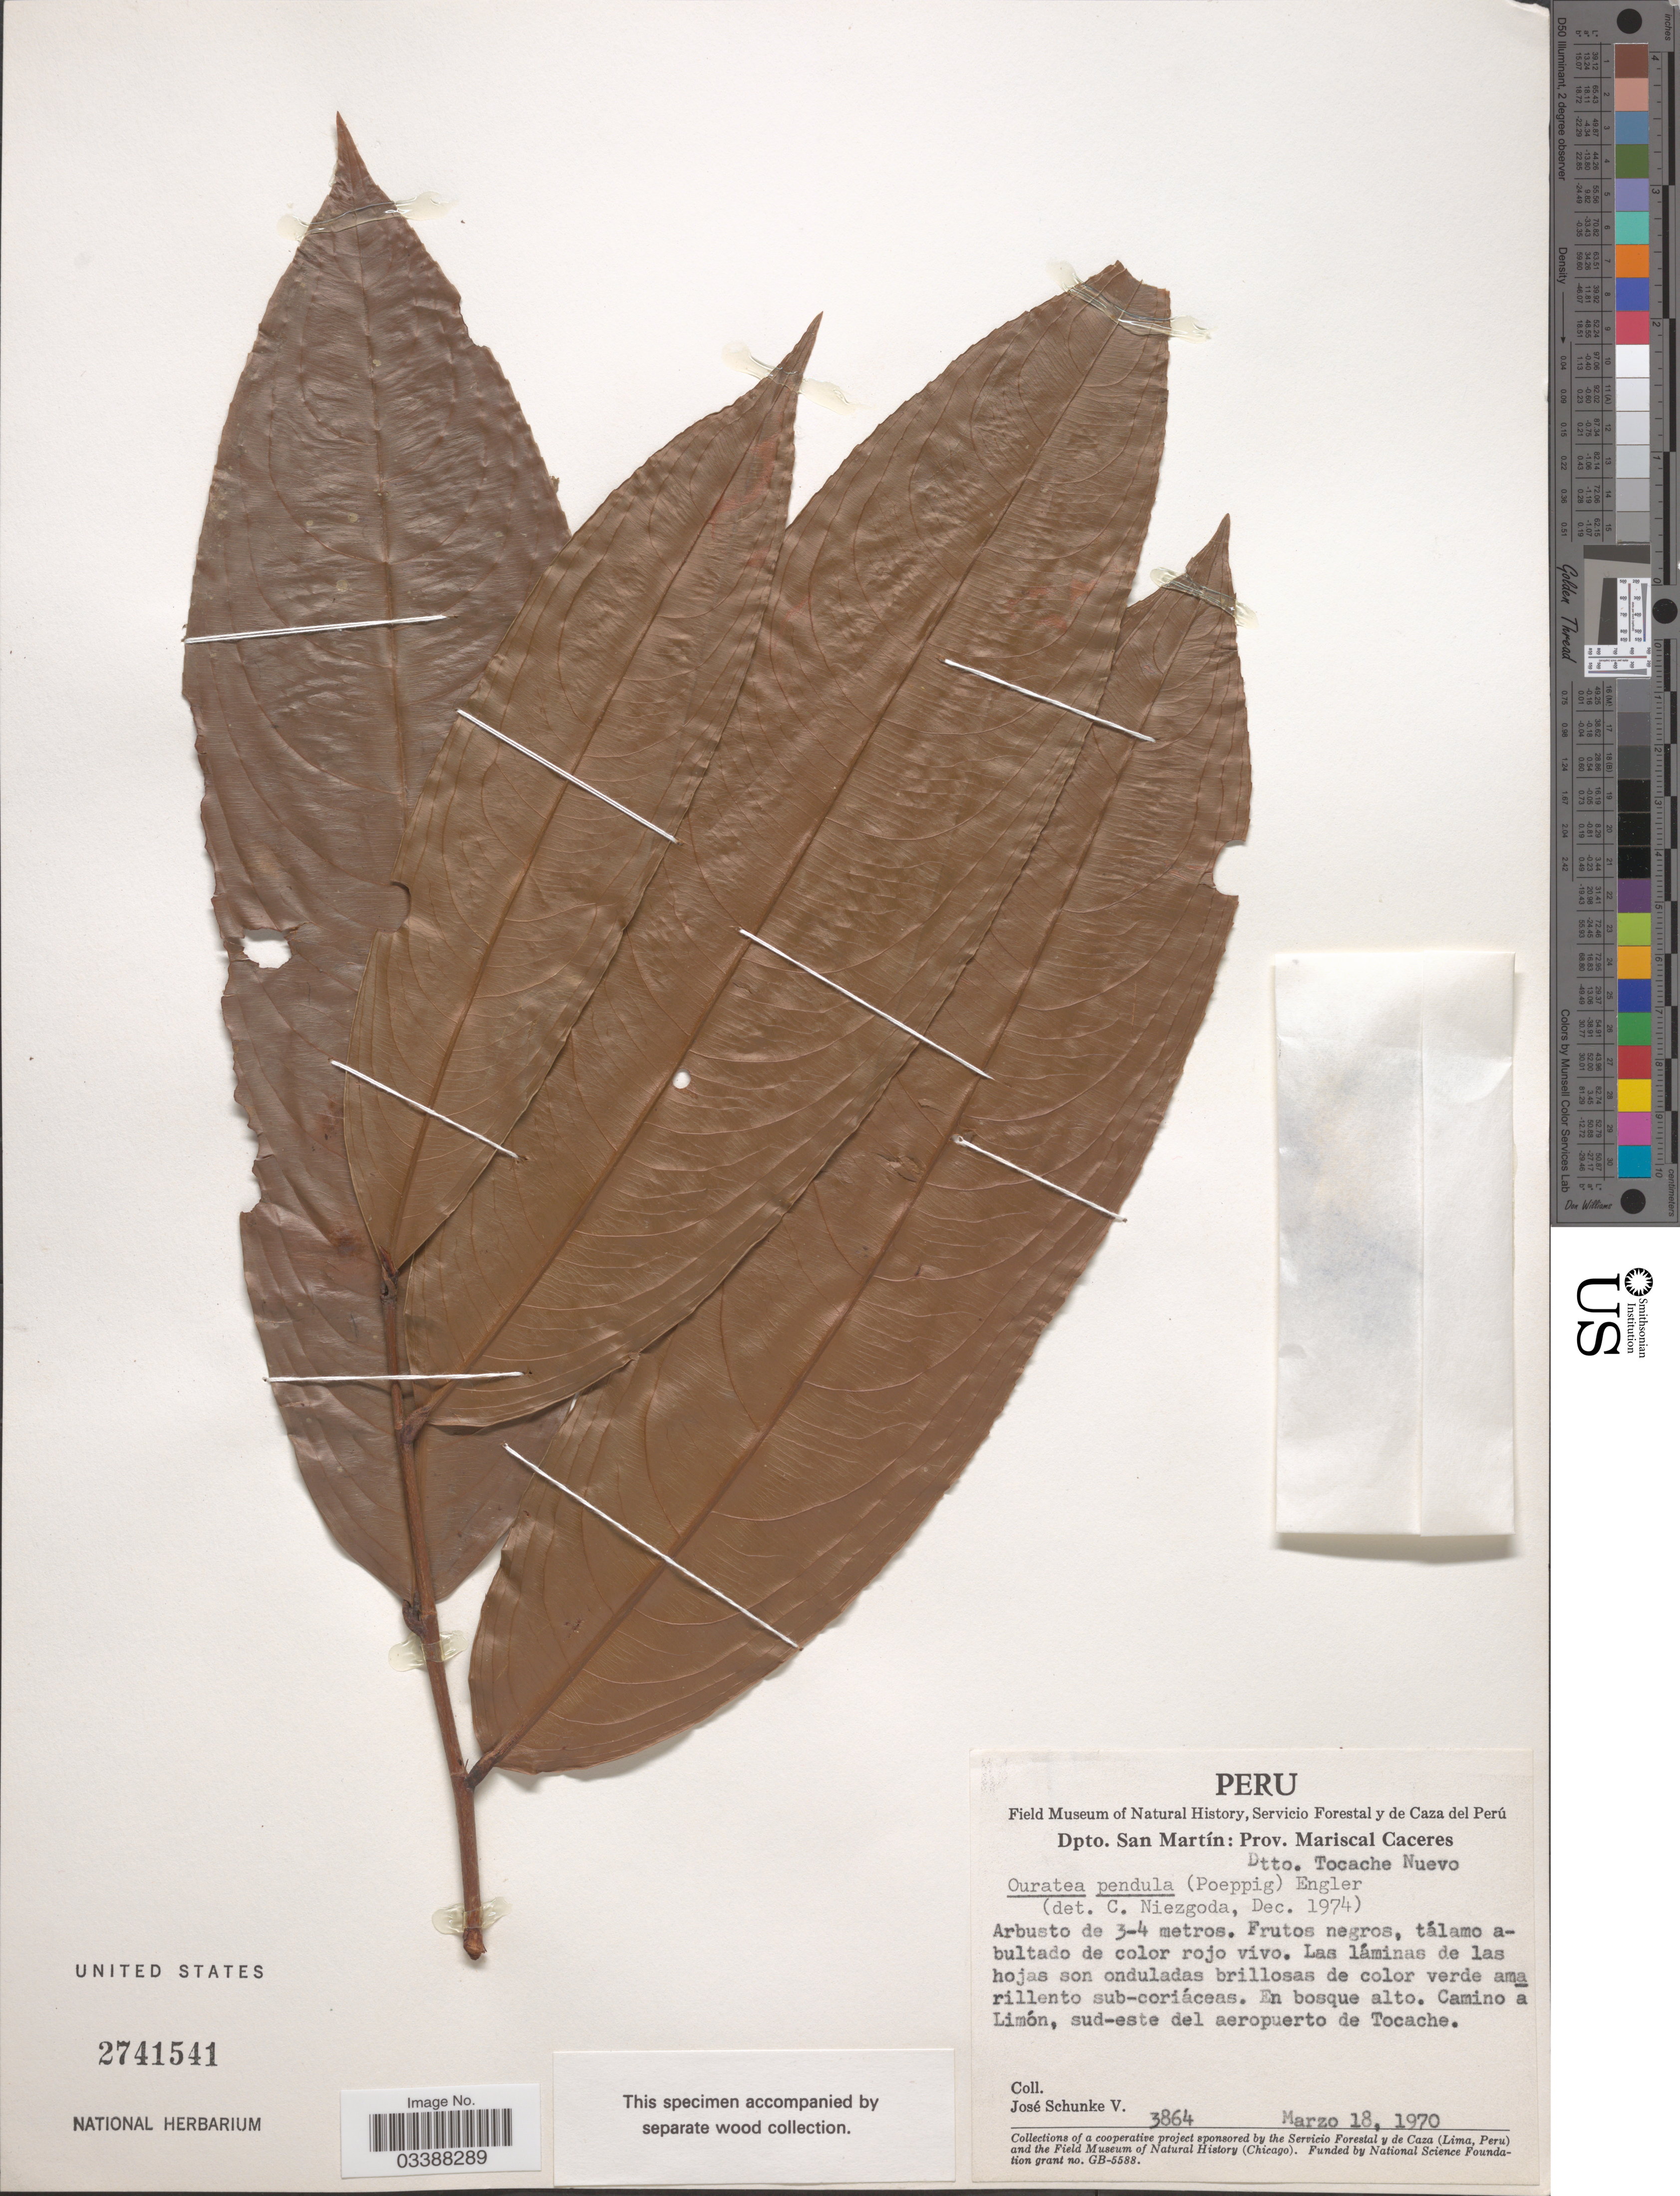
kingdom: Plantae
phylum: Tracheophyta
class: Magnoliopsida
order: Malpighiales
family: Ochnaceae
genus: Ouratea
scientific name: Ouratea pendula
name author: Poepp. ex Engl.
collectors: J. Schunke Vigo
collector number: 3864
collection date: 1970-03-18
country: Peru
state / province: San Martín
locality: Dpto. San Martín: Prov. Mariscal Caceres. Dtto. Tocache Nuevo. Camino a Limón, sud-este del aeropuerto de Tocache.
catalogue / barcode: US 2741541